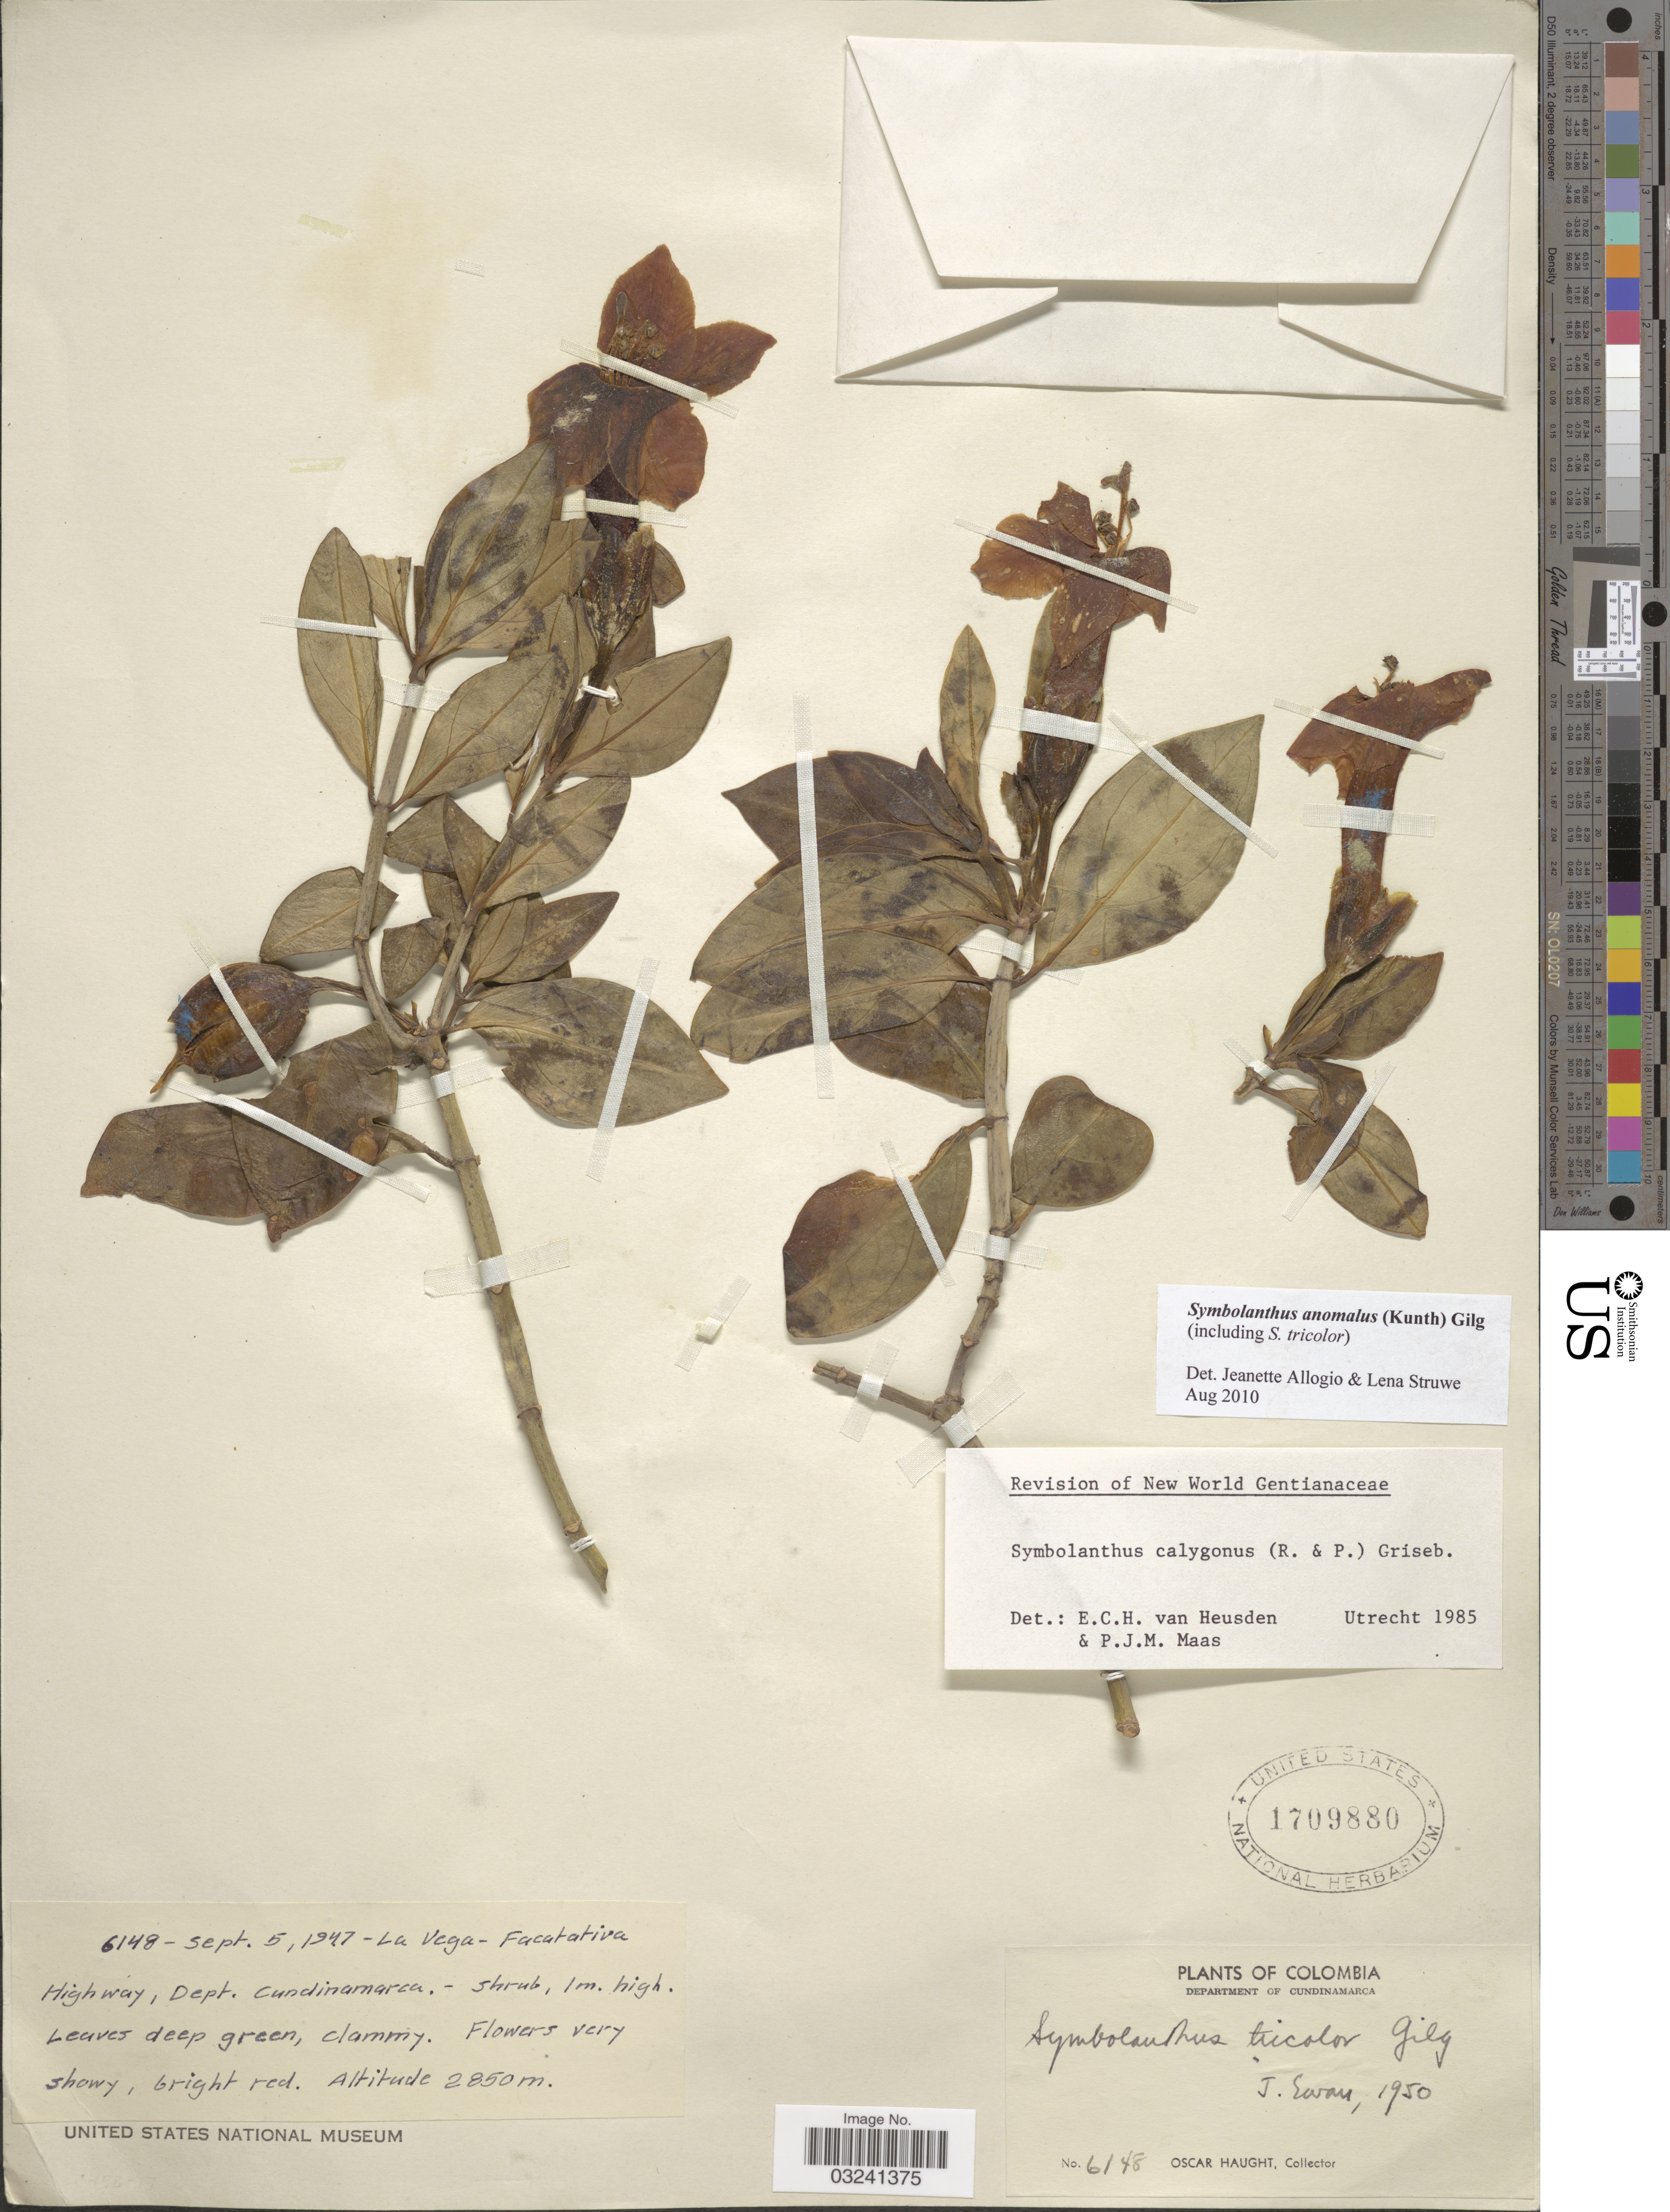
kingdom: Plantae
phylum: Tracheophyta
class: Magnoliopsida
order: Gentianales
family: Gentianaceae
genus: Symbolanthus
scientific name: Symbolanthus anomalus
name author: (Kunth) Gilg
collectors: O. L. Haught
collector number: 6148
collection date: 1947-09-05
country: Colombia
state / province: Cundinamarca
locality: La Vega - Facatativa Highway, Dept. Cundinamarca.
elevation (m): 2850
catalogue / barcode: US 1709880